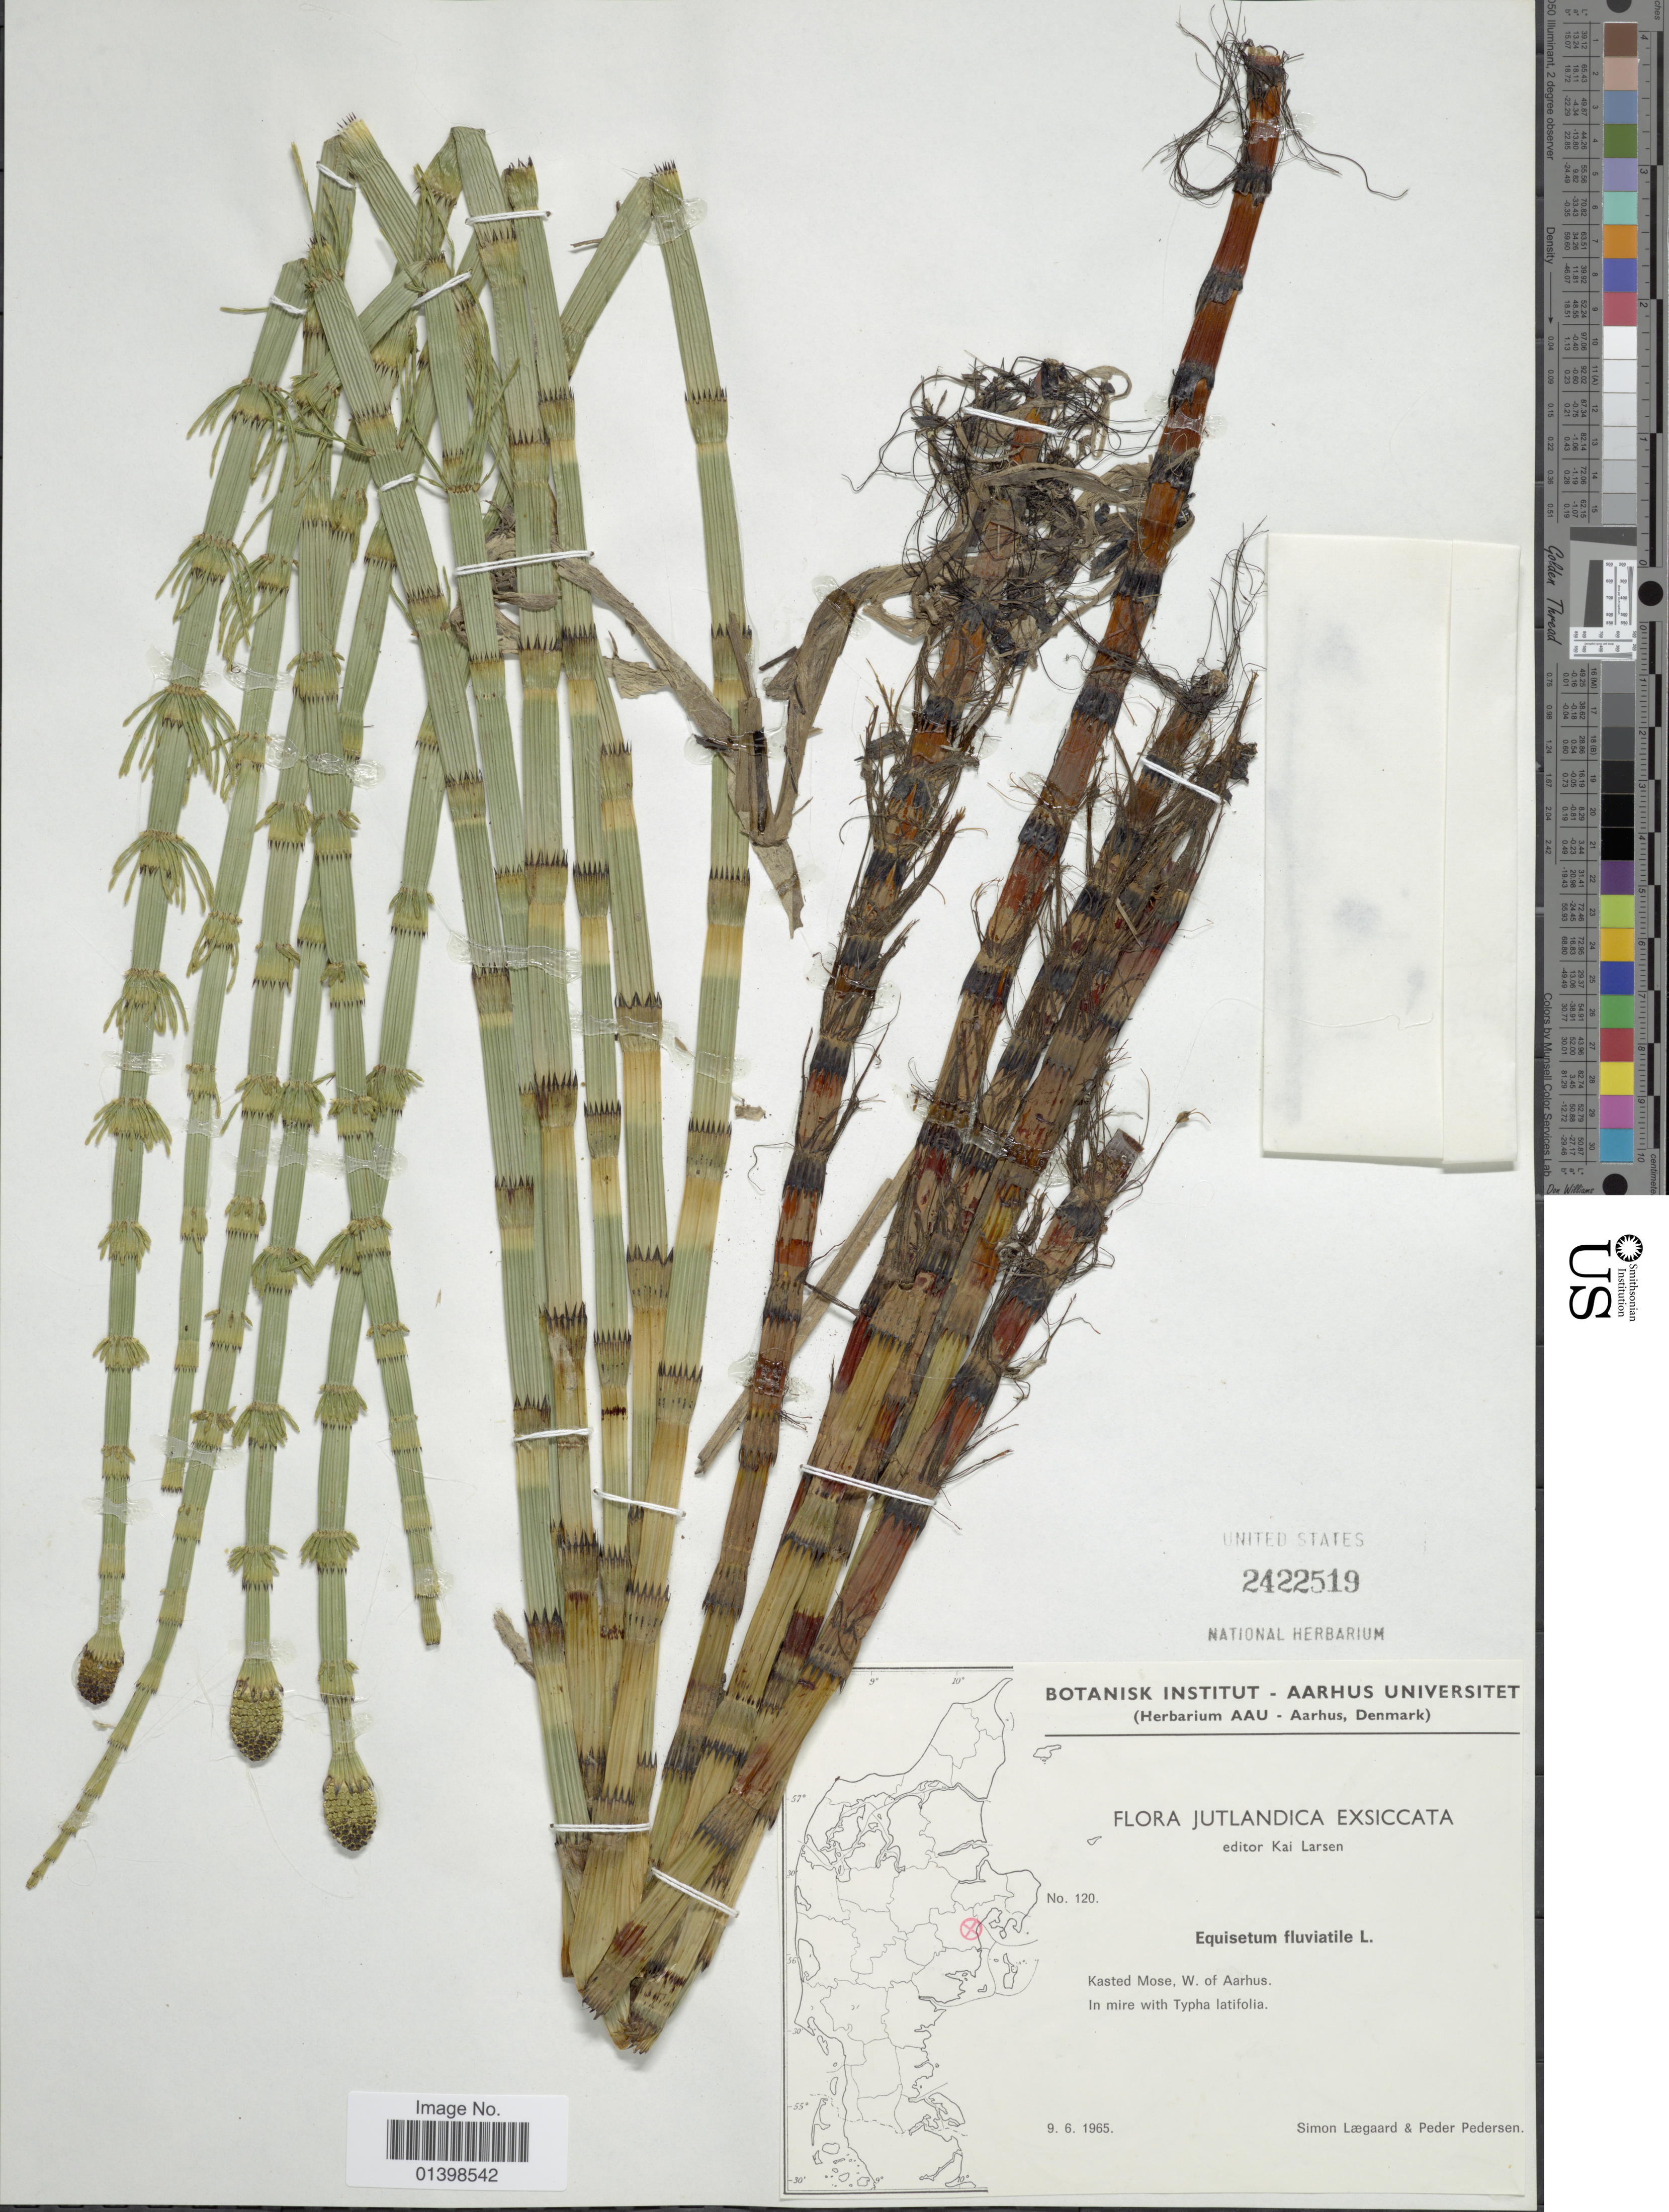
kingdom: Plantae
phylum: Tracheophyta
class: Polypodiopsida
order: Equisetales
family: Equisetaceae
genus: Equisetum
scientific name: Equisetum fluviatile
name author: L.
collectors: S. Lægaard & P. Pedersen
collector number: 120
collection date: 1965-06-09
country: Denmark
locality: Jutlandica, Kasted Mse,W of Aarhus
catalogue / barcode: US 2422519